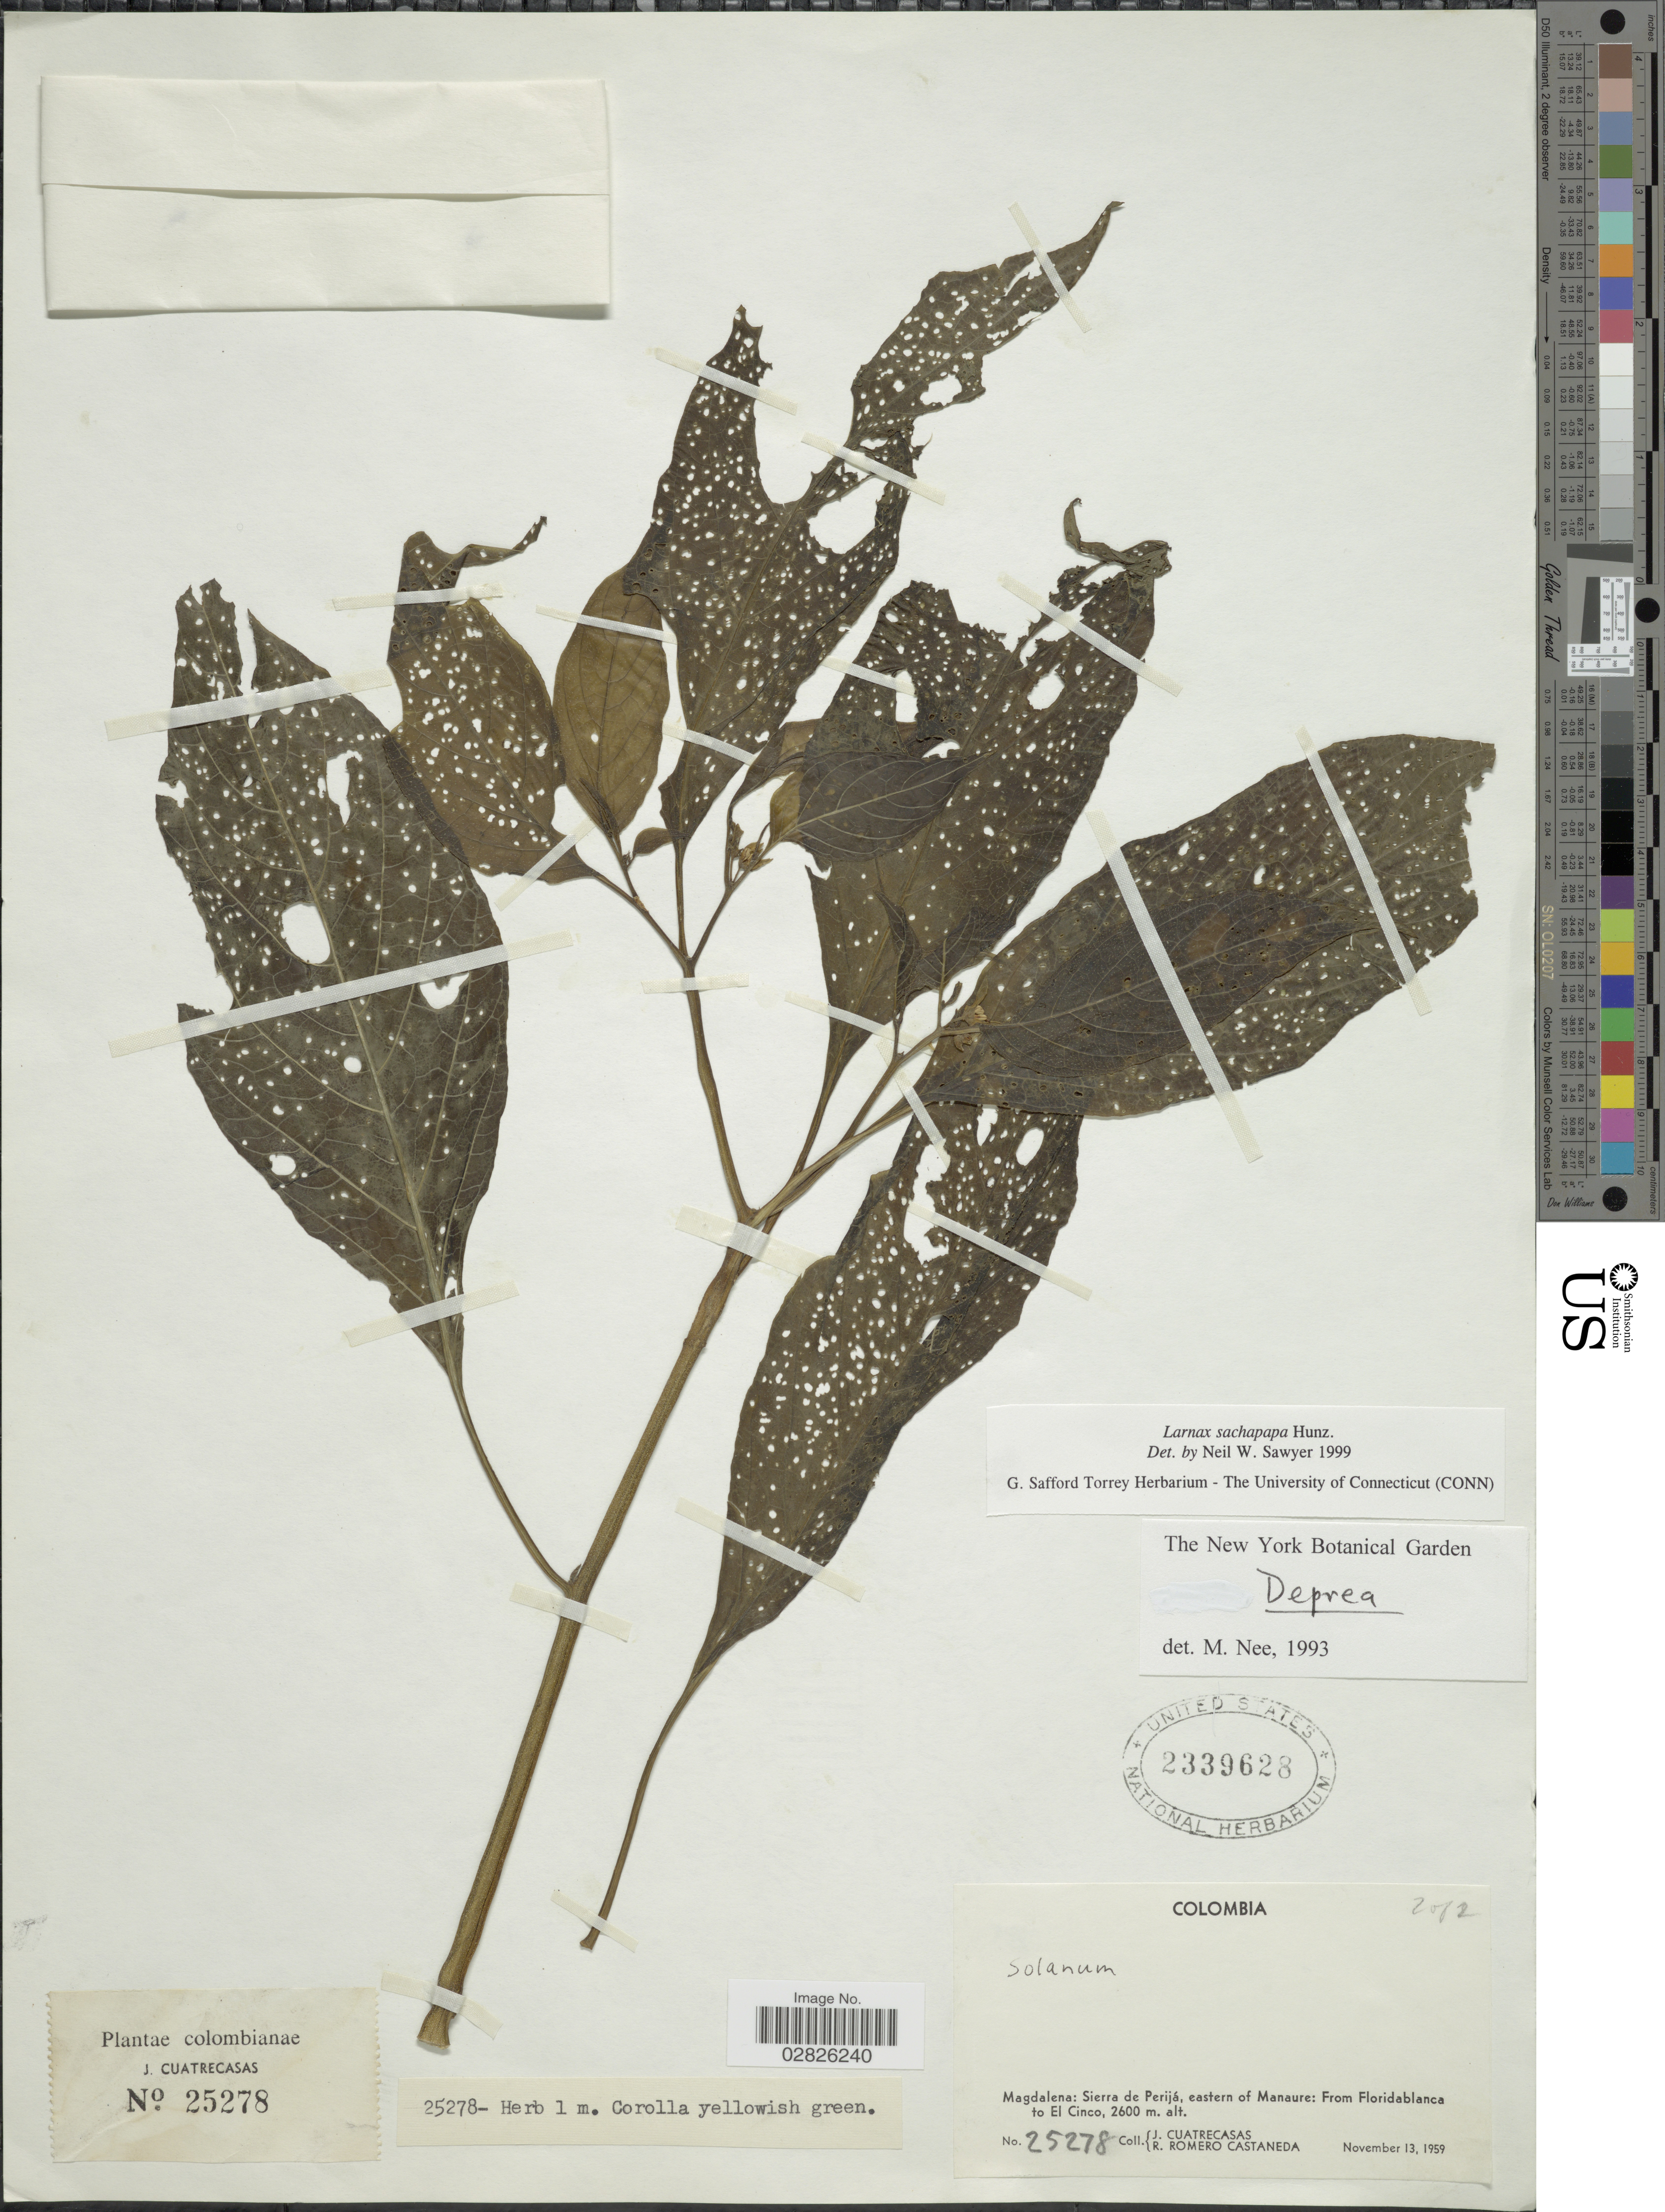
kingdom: Plantae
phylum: Tracheophyta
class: Magnoliopsida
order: Solanales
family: Solanaceae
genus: Larnax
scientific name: Larnax sachapapa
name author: Hunz.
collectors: J. Cuatrecasas & R. Romero Castañeda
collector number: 25278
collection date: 1959-11-13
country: Colombia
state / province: Magdalena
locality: Sierra de Perijá, eastern of Manaure: From Floridablanca to El Cinco.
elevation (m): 2600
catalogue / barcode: US 2339628